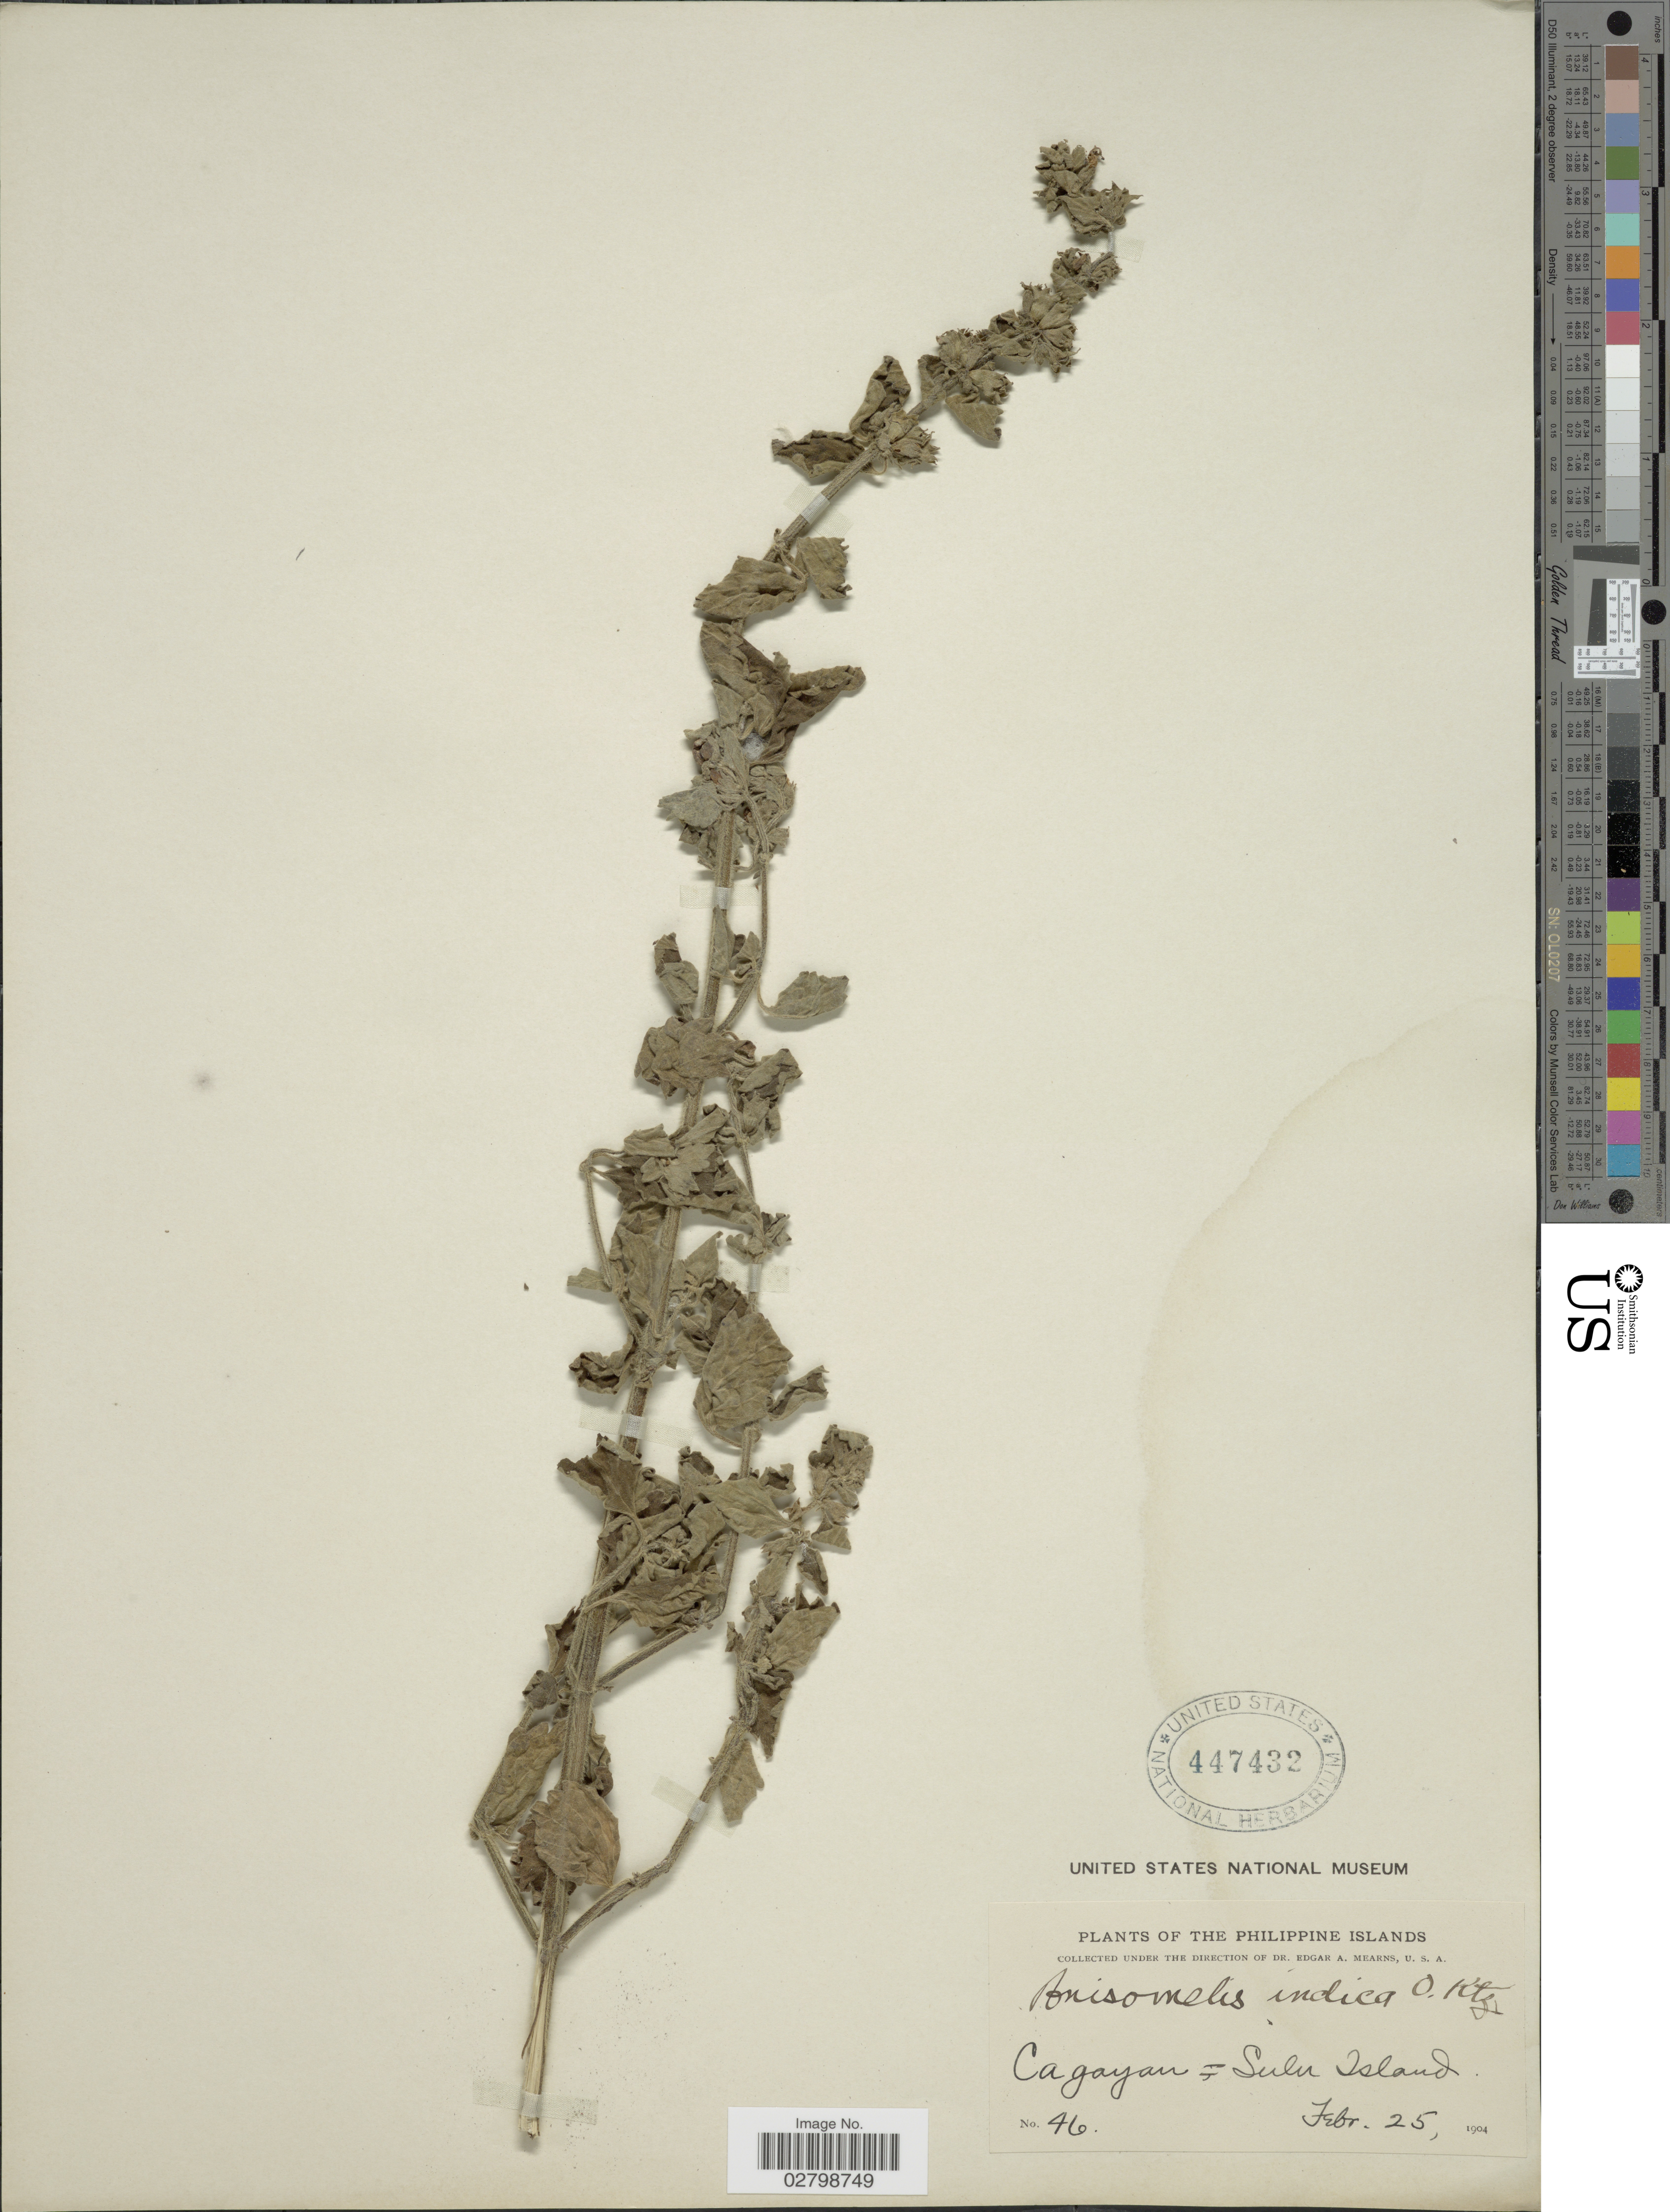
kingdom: Plantae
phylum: Tracheophyta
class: Magnoliopsida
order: Lamiales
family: Lamiaceae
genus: Anisomeles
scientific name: Anisomeles indica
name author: (L.) Kuntze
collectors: E. A. Mearns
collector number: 46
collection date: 1904-02-25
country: Philippines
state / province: Muslim Mindanao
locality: Cagayan, Sulu Island.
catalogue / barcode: US 447432